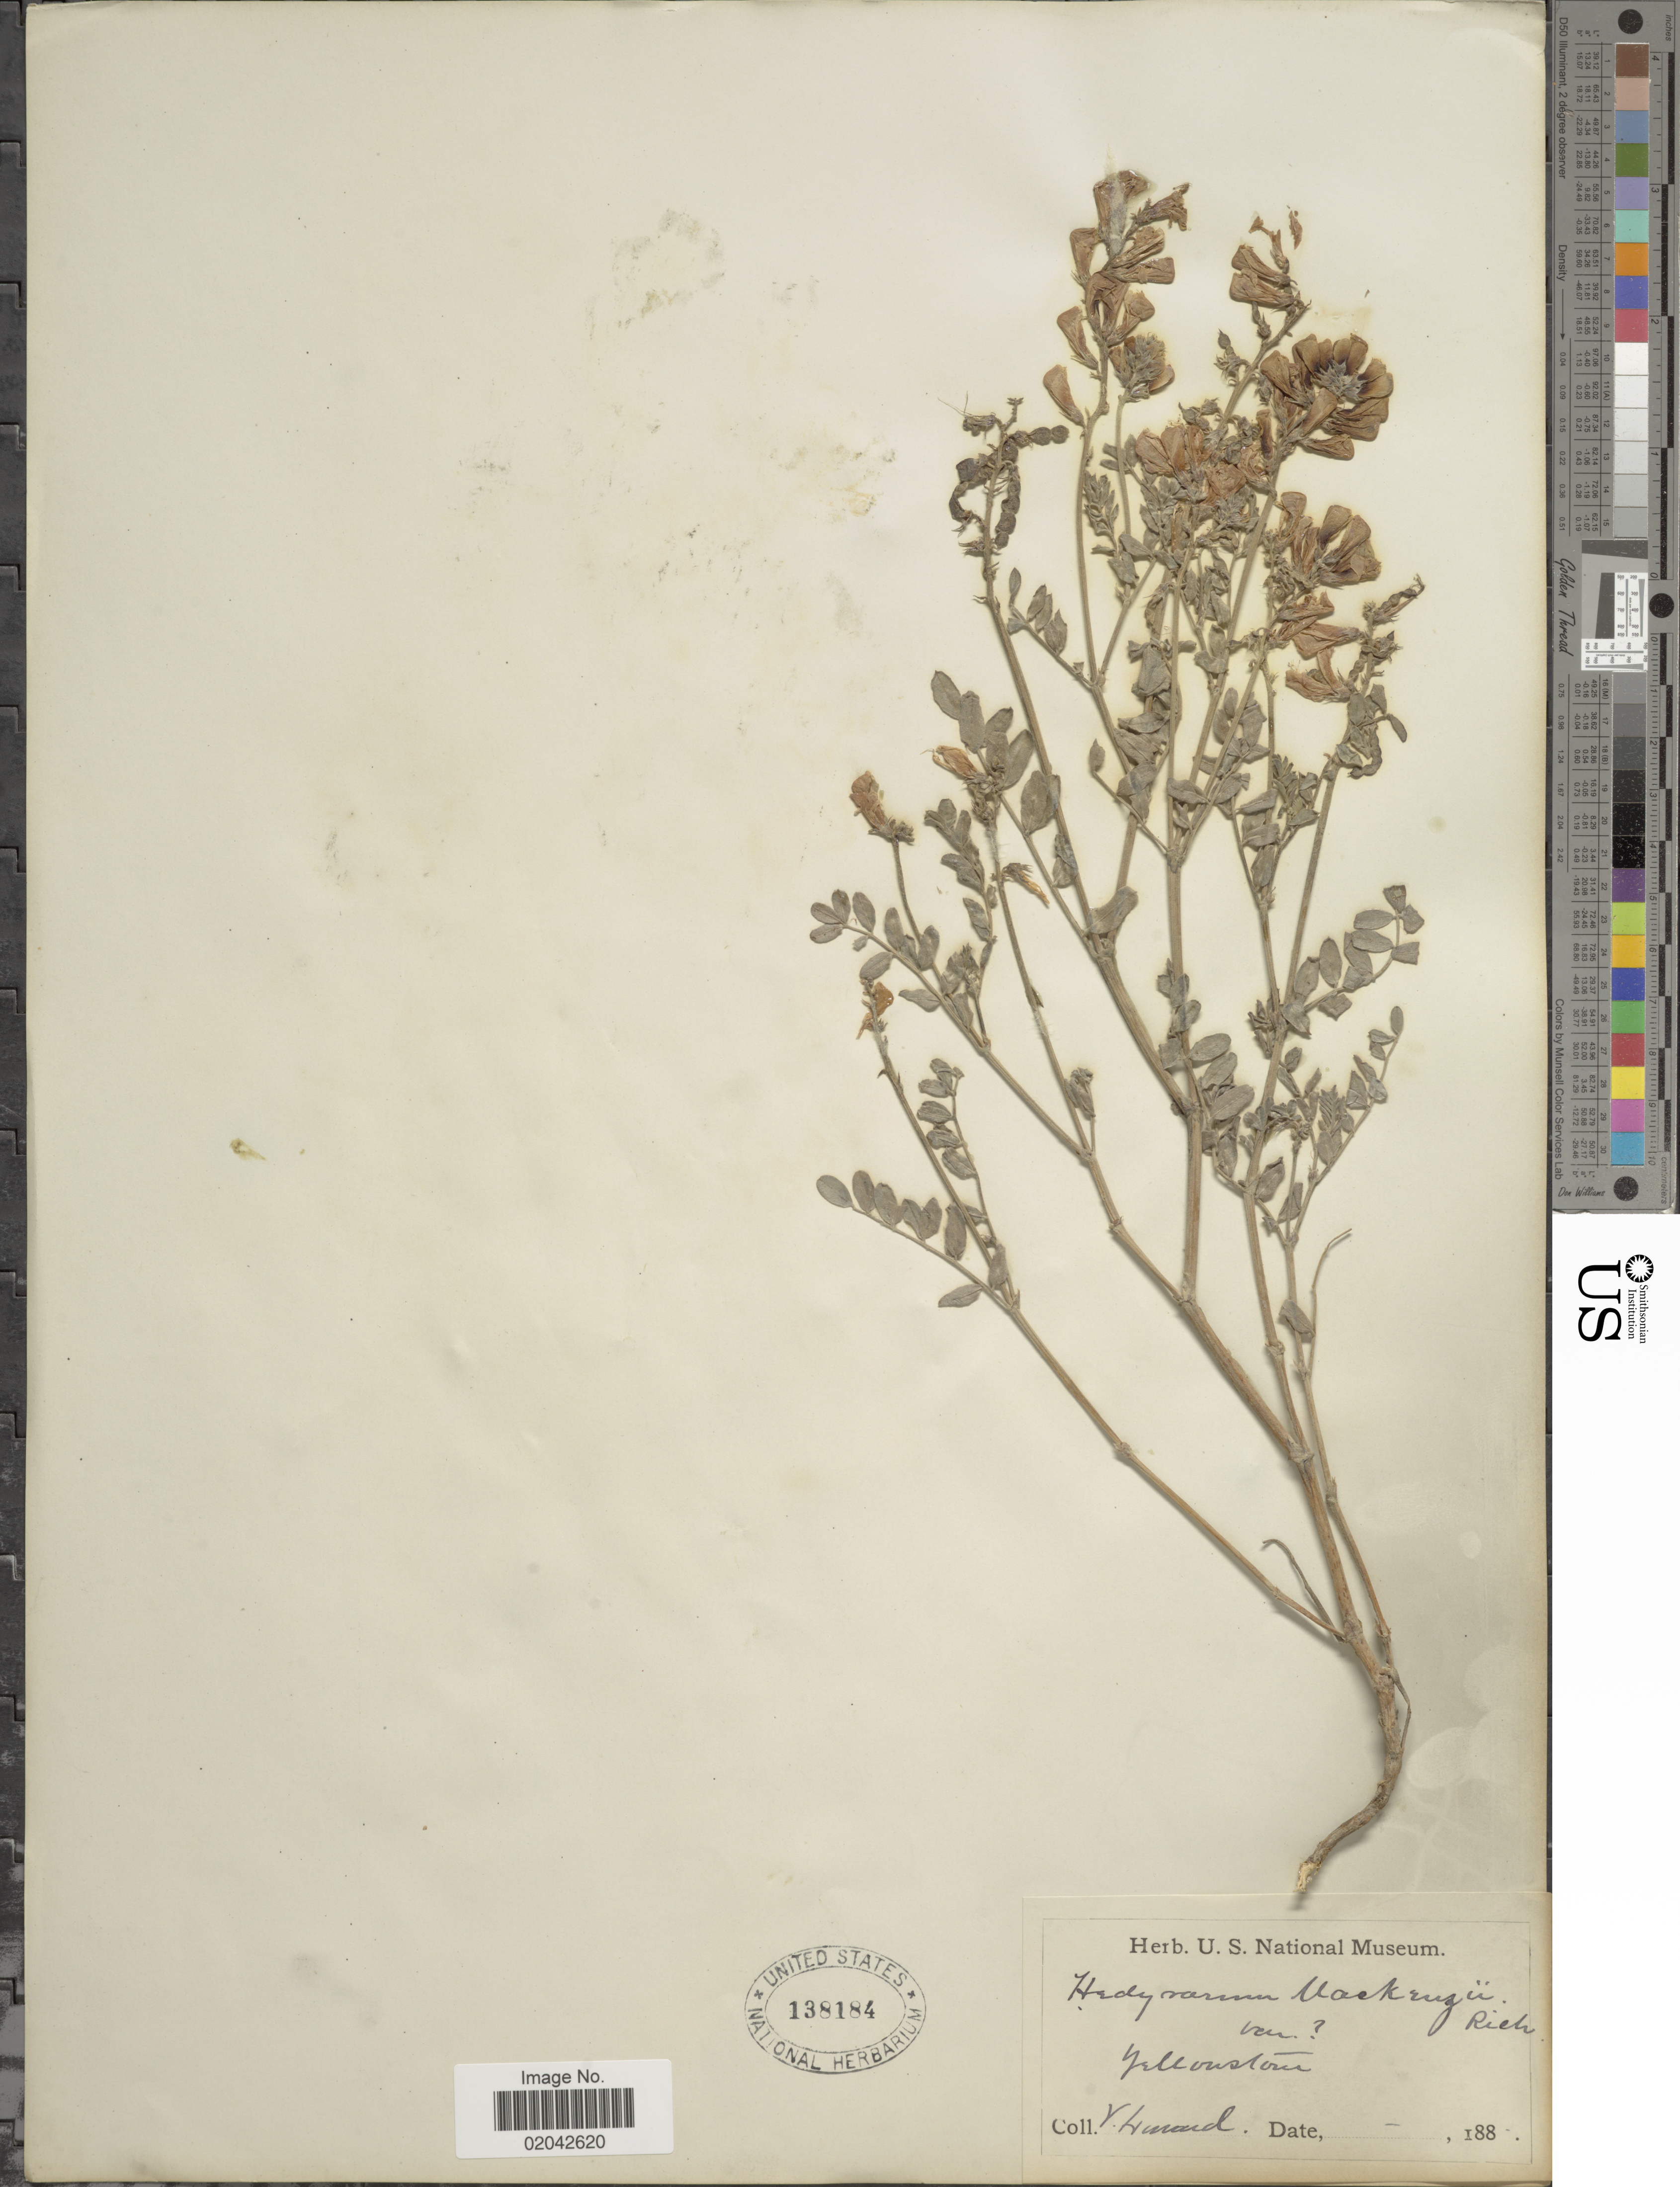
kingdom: Plantae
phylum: Tracheophyta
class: Magnoliopsida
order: Fabales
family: Fabaceae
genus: Hedysarum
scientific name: Hedysarum mackenziei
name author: Richardson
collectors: V. Howard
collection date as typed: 188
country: United States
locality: Yellowstone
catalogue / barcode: US 138184